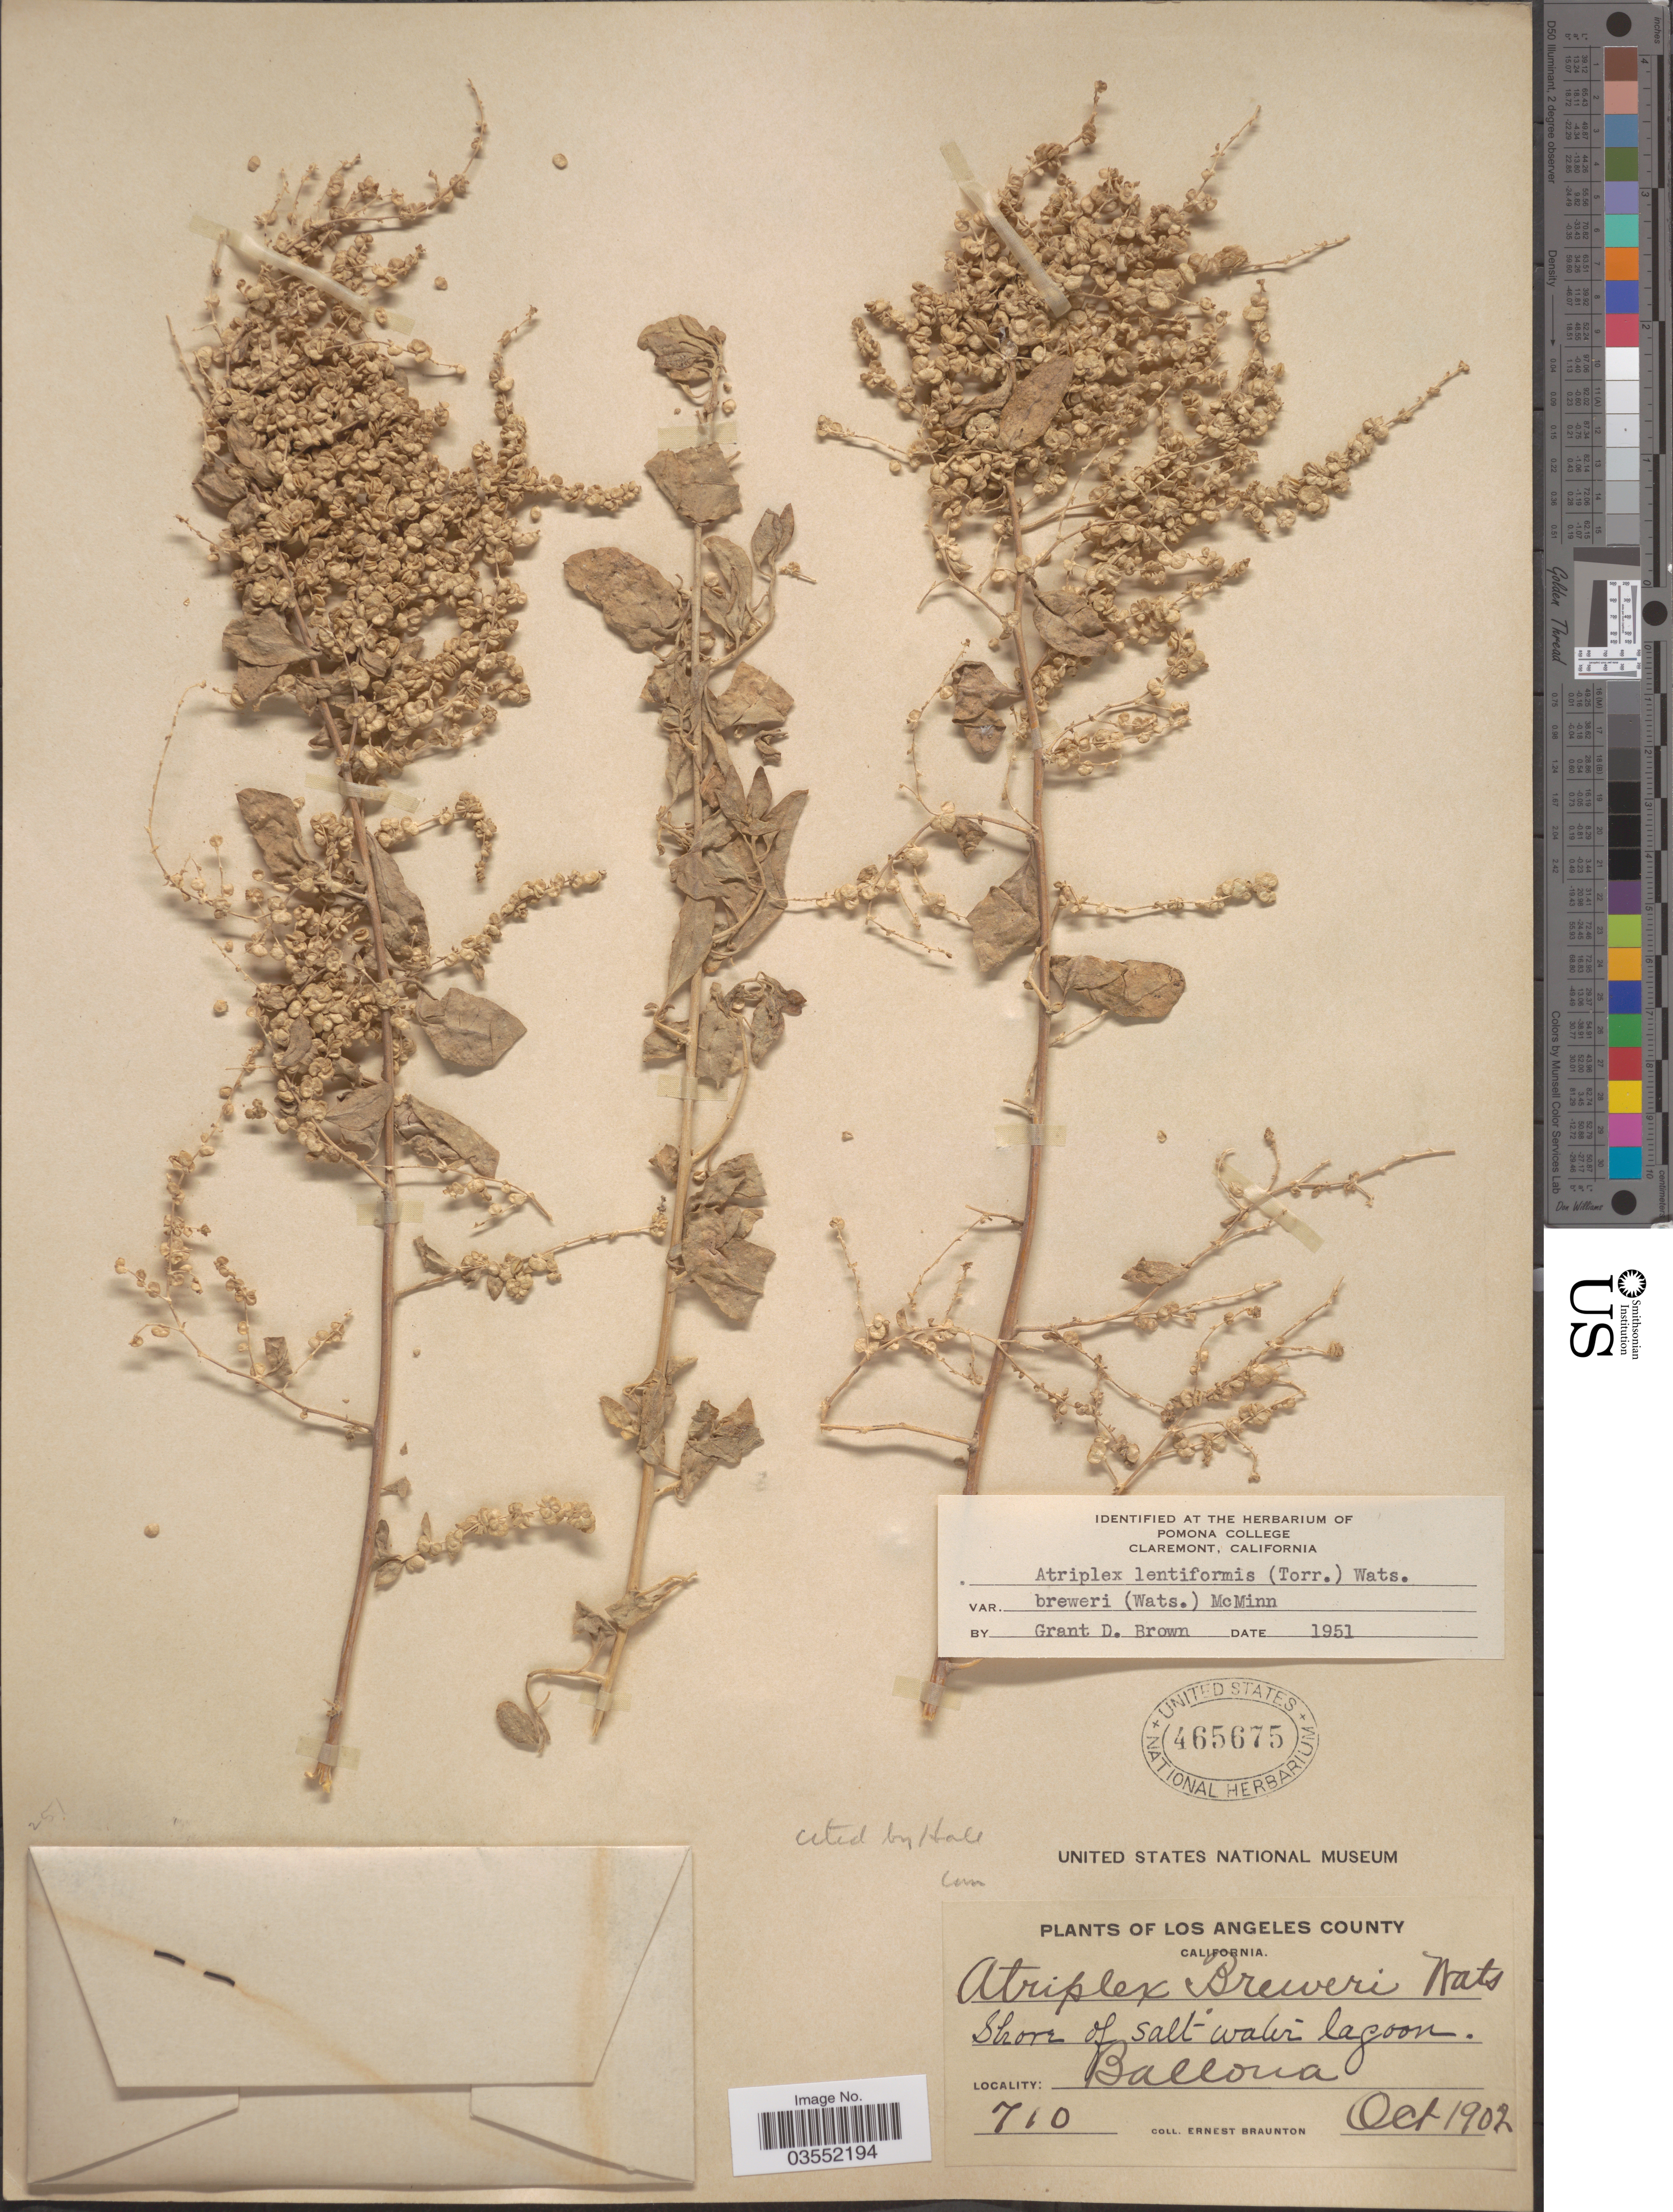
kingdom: Plantae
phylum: Tracheophyta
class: Magnoliopsida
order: Caryophyllales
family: Amaranthaceae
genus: Atriplex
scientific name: Atriplex lentiformis var. breweri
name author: (S. Watson) McMinn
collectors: E. Braunton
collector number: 710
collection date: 1902-10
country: United States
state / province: California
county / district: Los Angeles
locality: Los Angeles County. Shore of salt water lagoon. Ballona.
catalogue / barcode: US 465675